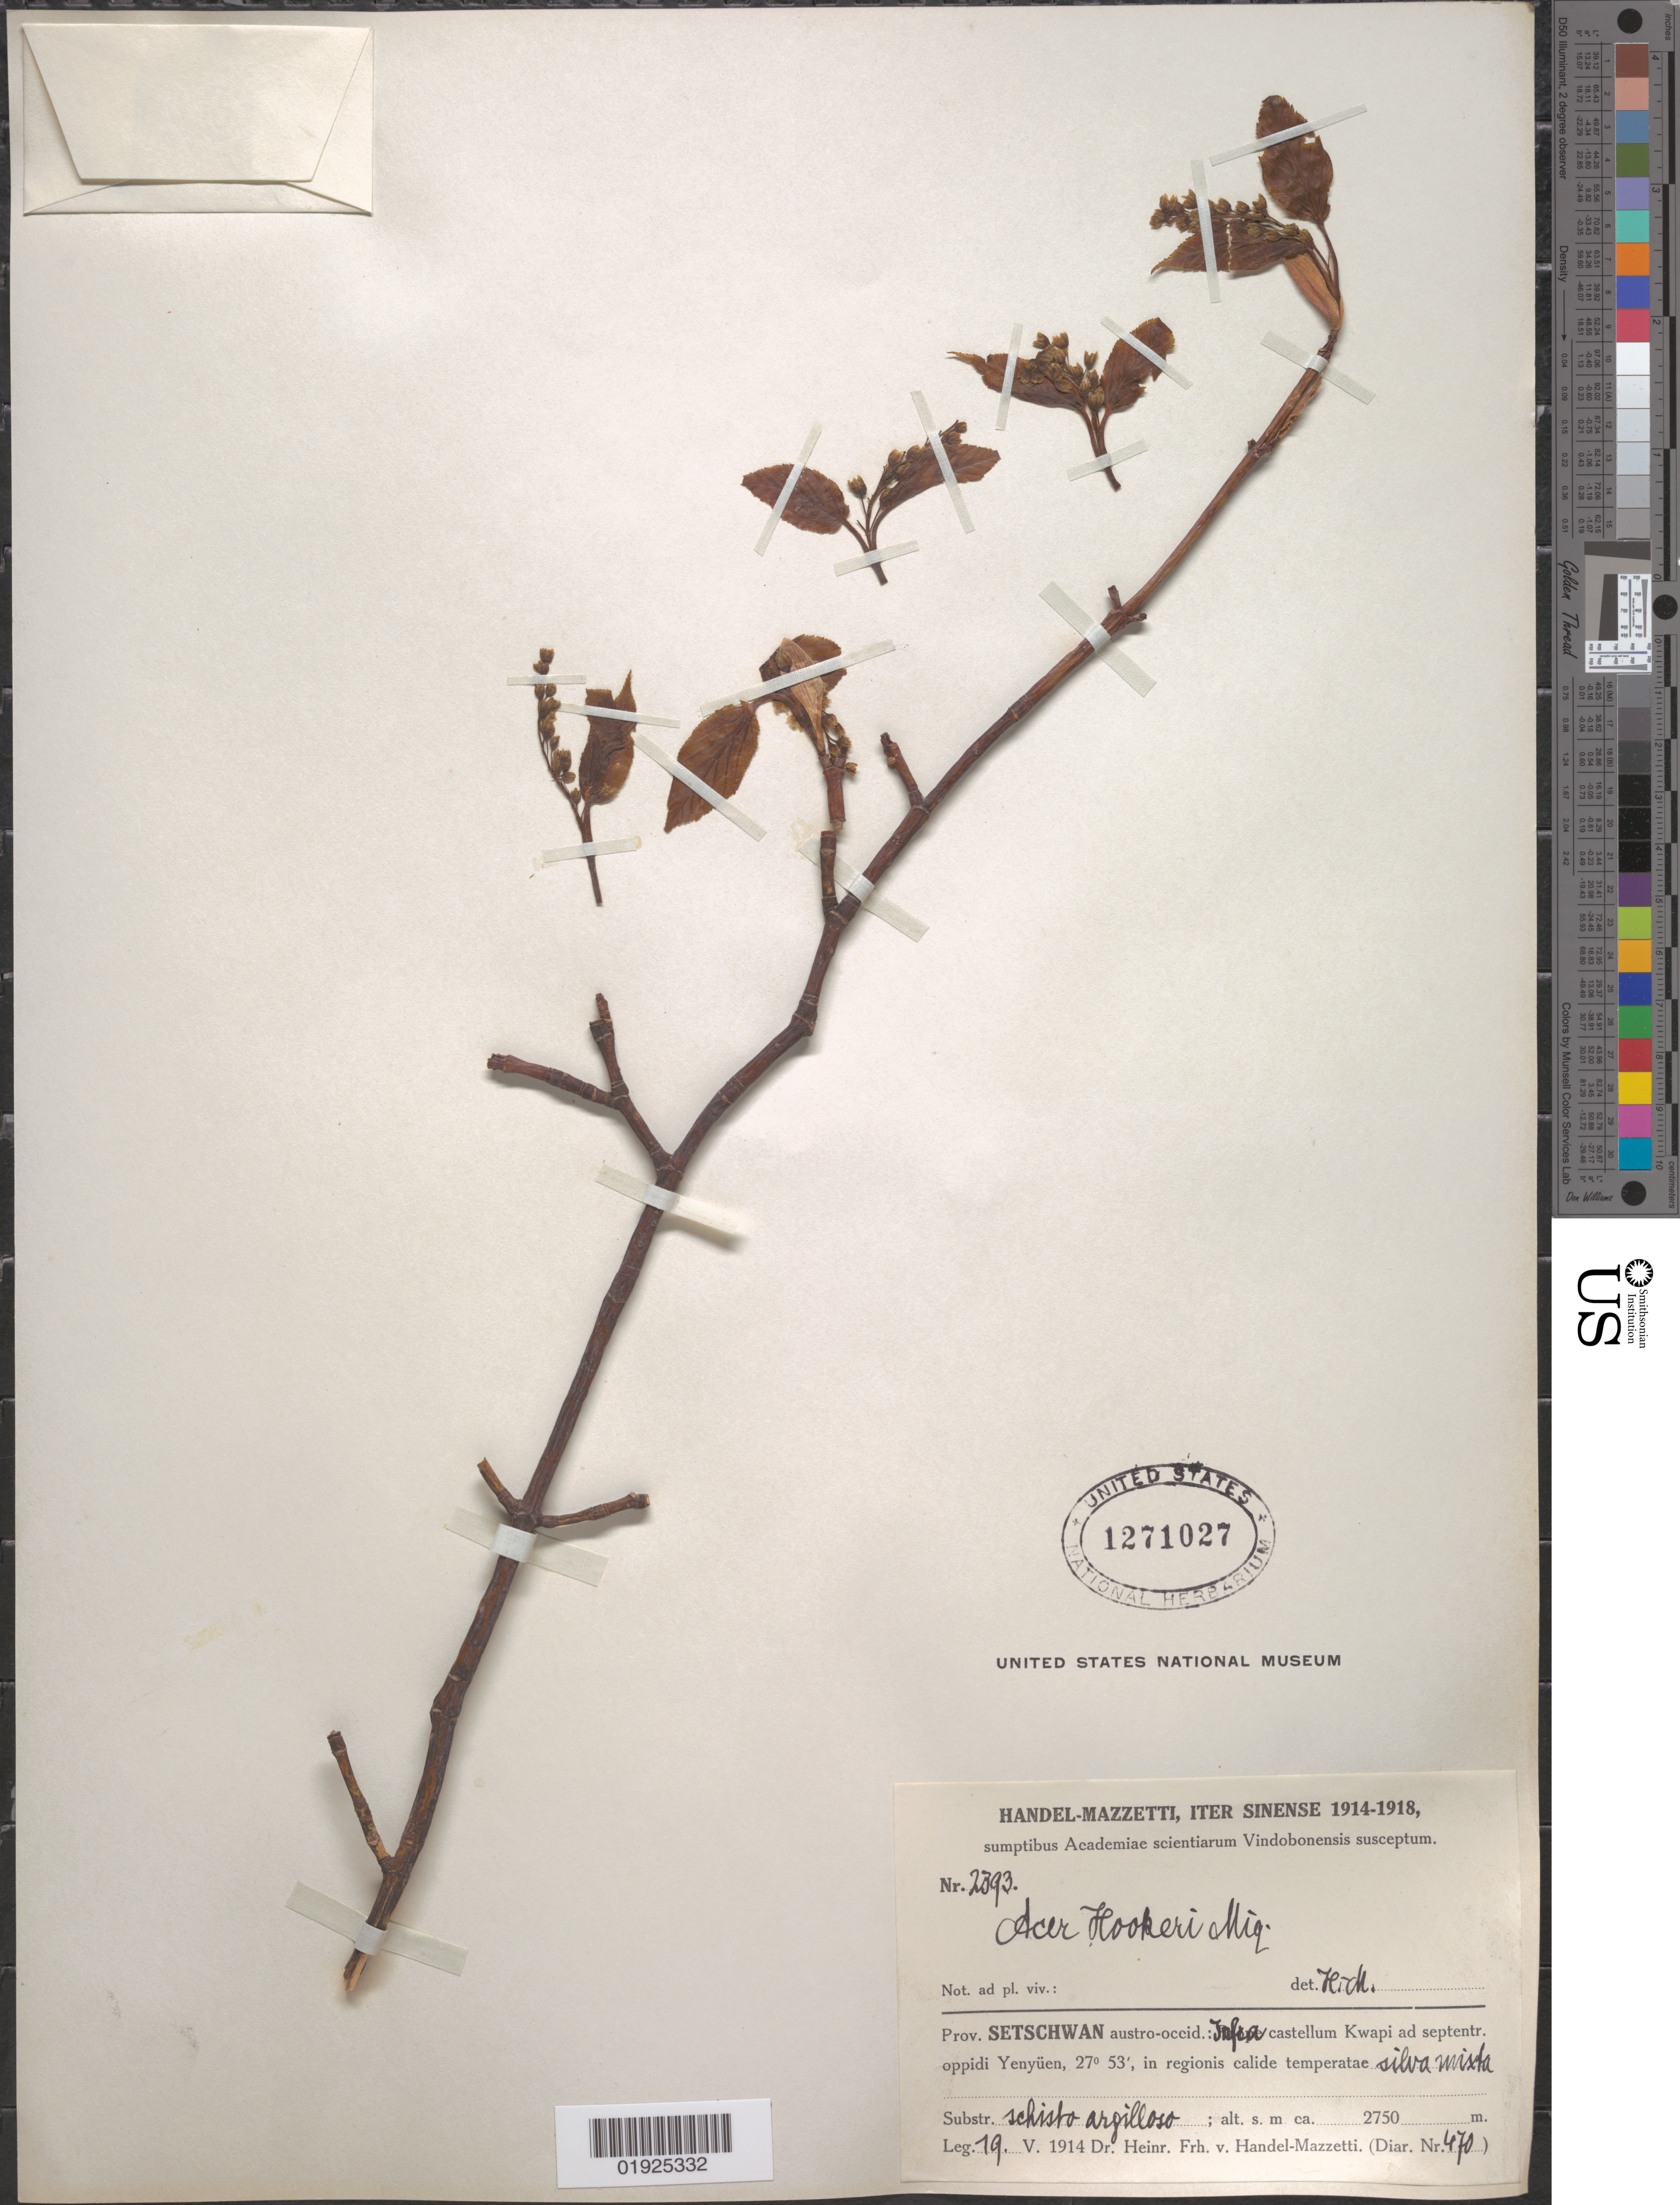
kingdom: Plantae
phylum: Tracheophyta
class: Magnoliopsida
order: Sapindales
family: Sapindaceae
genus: Acer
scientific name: Acer sikkimense subsp. davidii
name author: (Franch.) Wesm.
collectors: H. Handel-Mazzetti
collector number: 2393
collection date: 1914-05-19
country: China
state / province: Sichuan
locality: Prov. Setschwan [Sichuan] austro-occid.: Infra castellum Kwapi ad septentr. oppidi Yenyüen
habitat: In regionis temperatae silva mixta. substr. schisto argilloso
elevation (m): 2750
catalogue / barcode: US 1271027